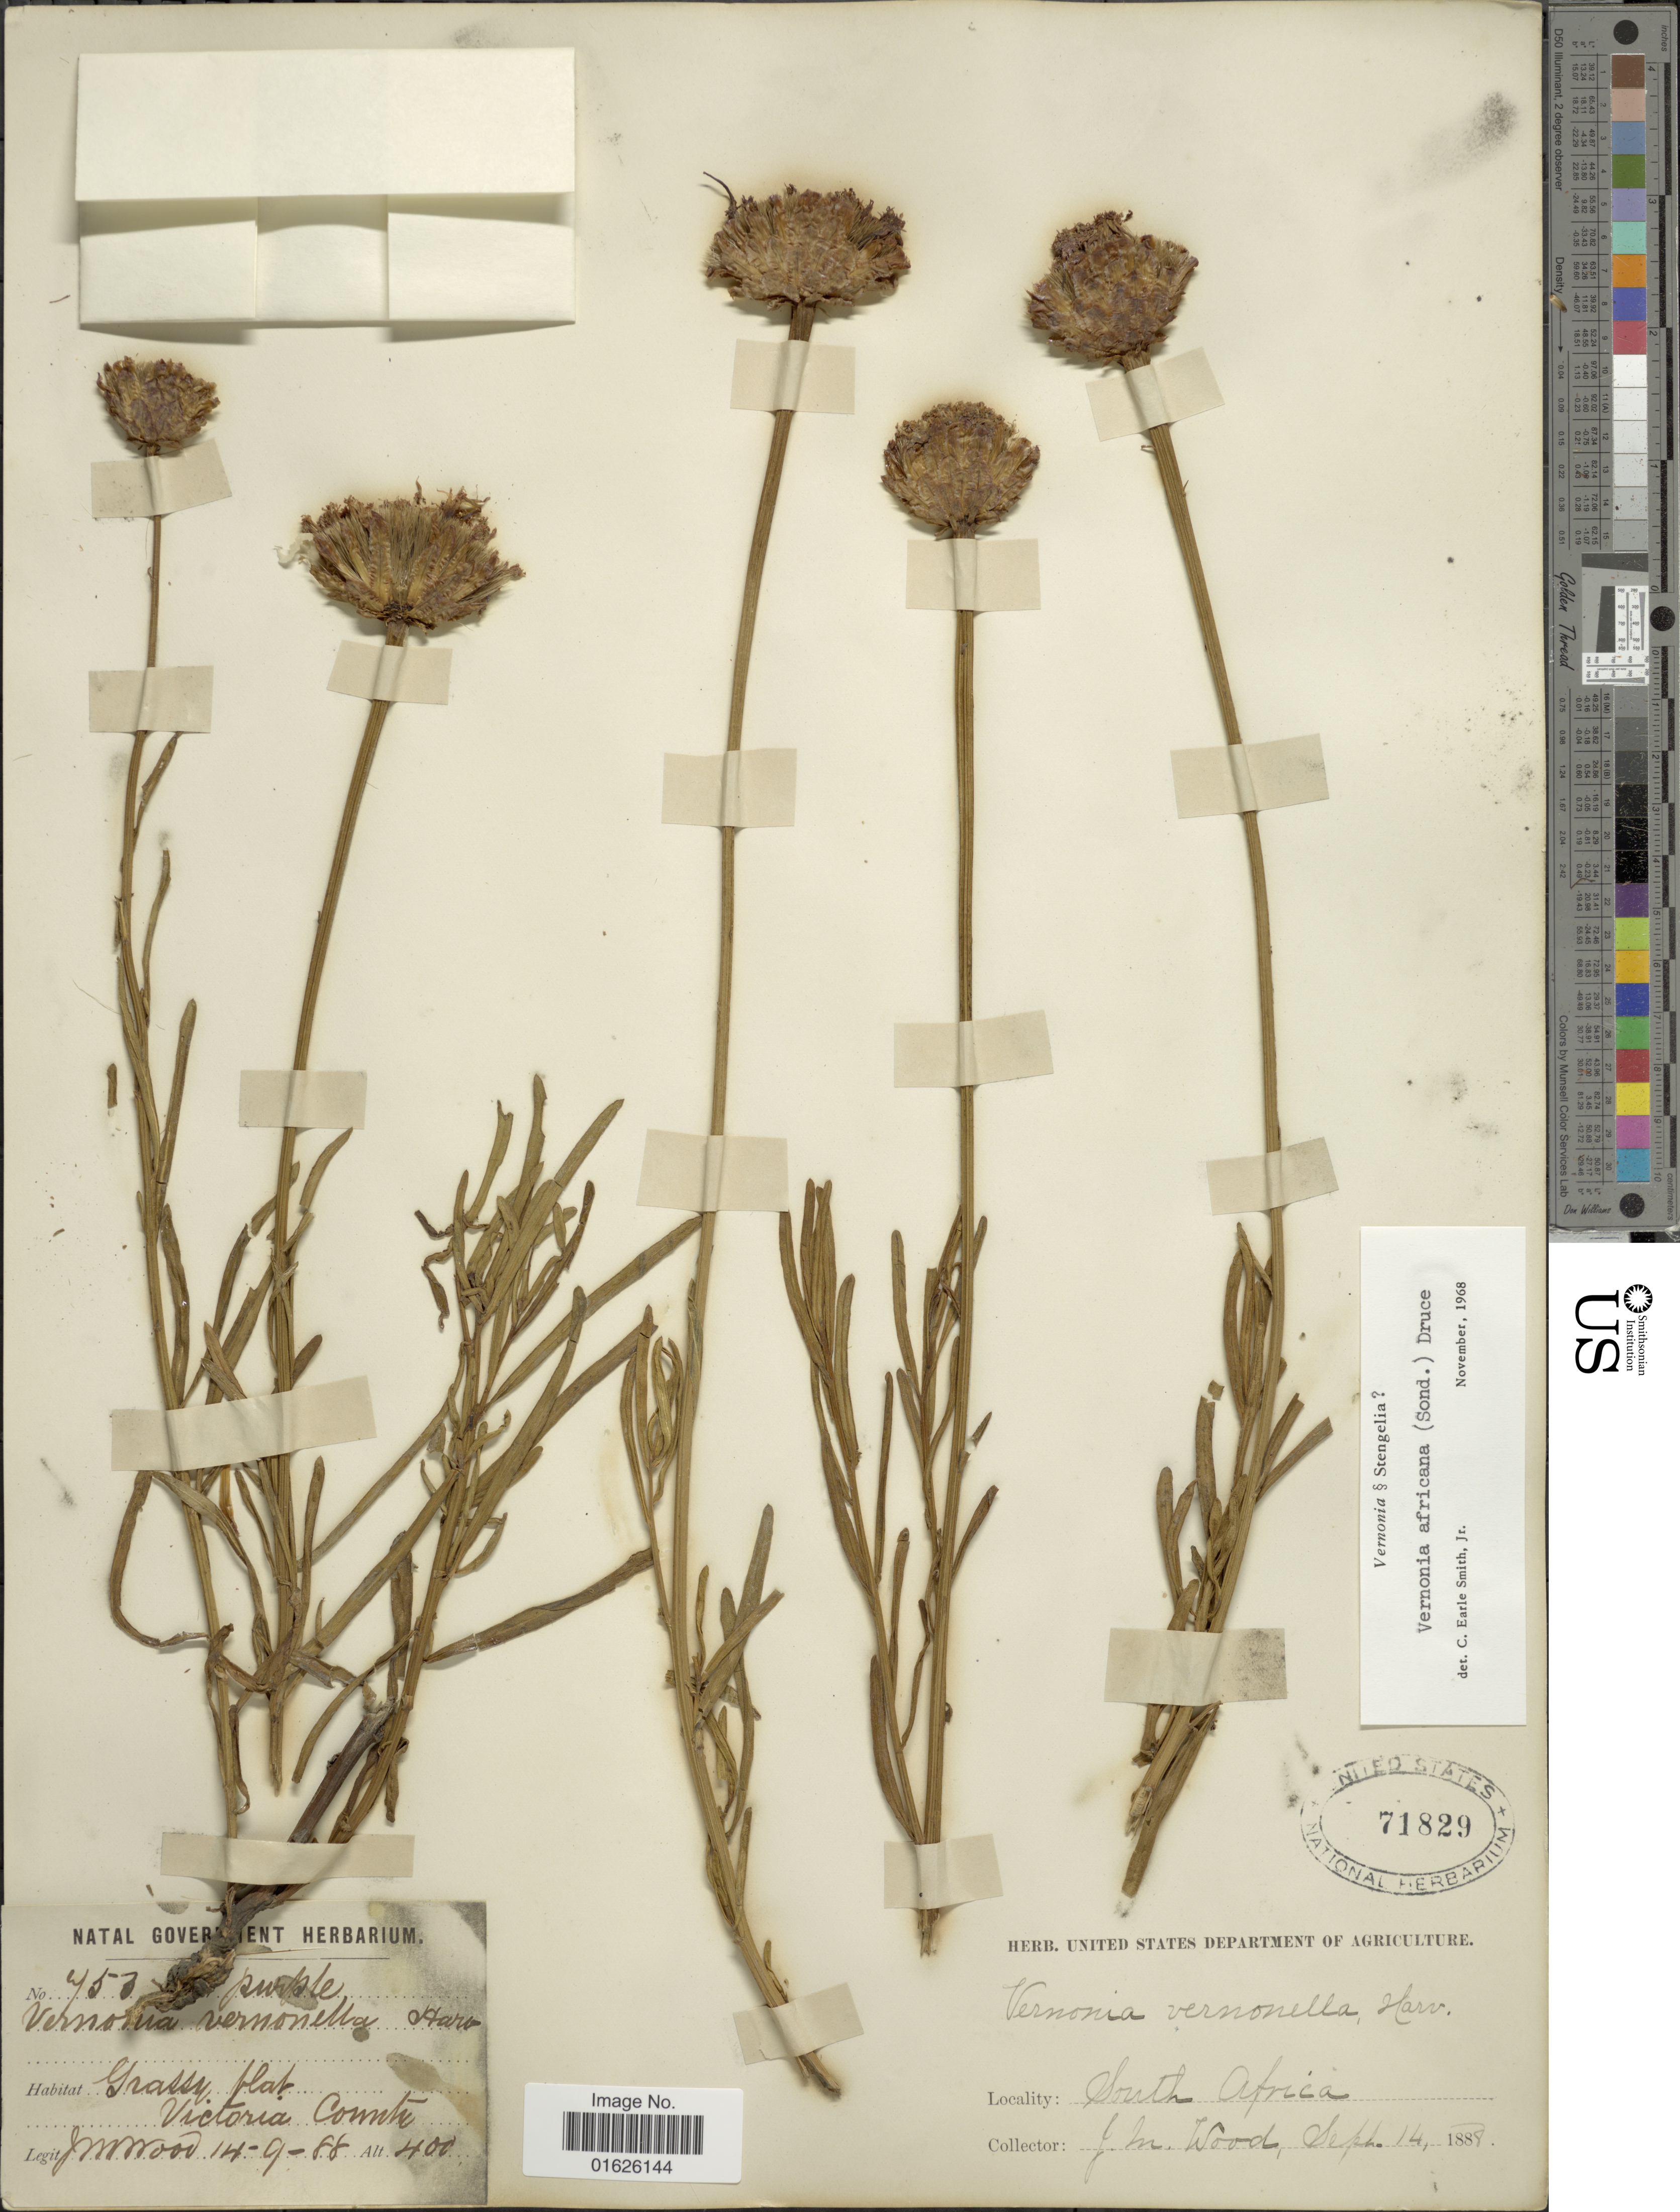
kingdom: Plantae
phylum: Tracheophyta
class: Magnoliopsida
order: Asterales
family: Asteraceae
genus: Centrapalus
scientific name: Centrapalus africanus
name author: (Sond.) H. Rob.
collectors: J. M. Wood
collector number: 750*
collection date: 1888-09-14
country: South Africa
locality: Grassy flat Victoria Commit.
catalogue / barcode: US 71829